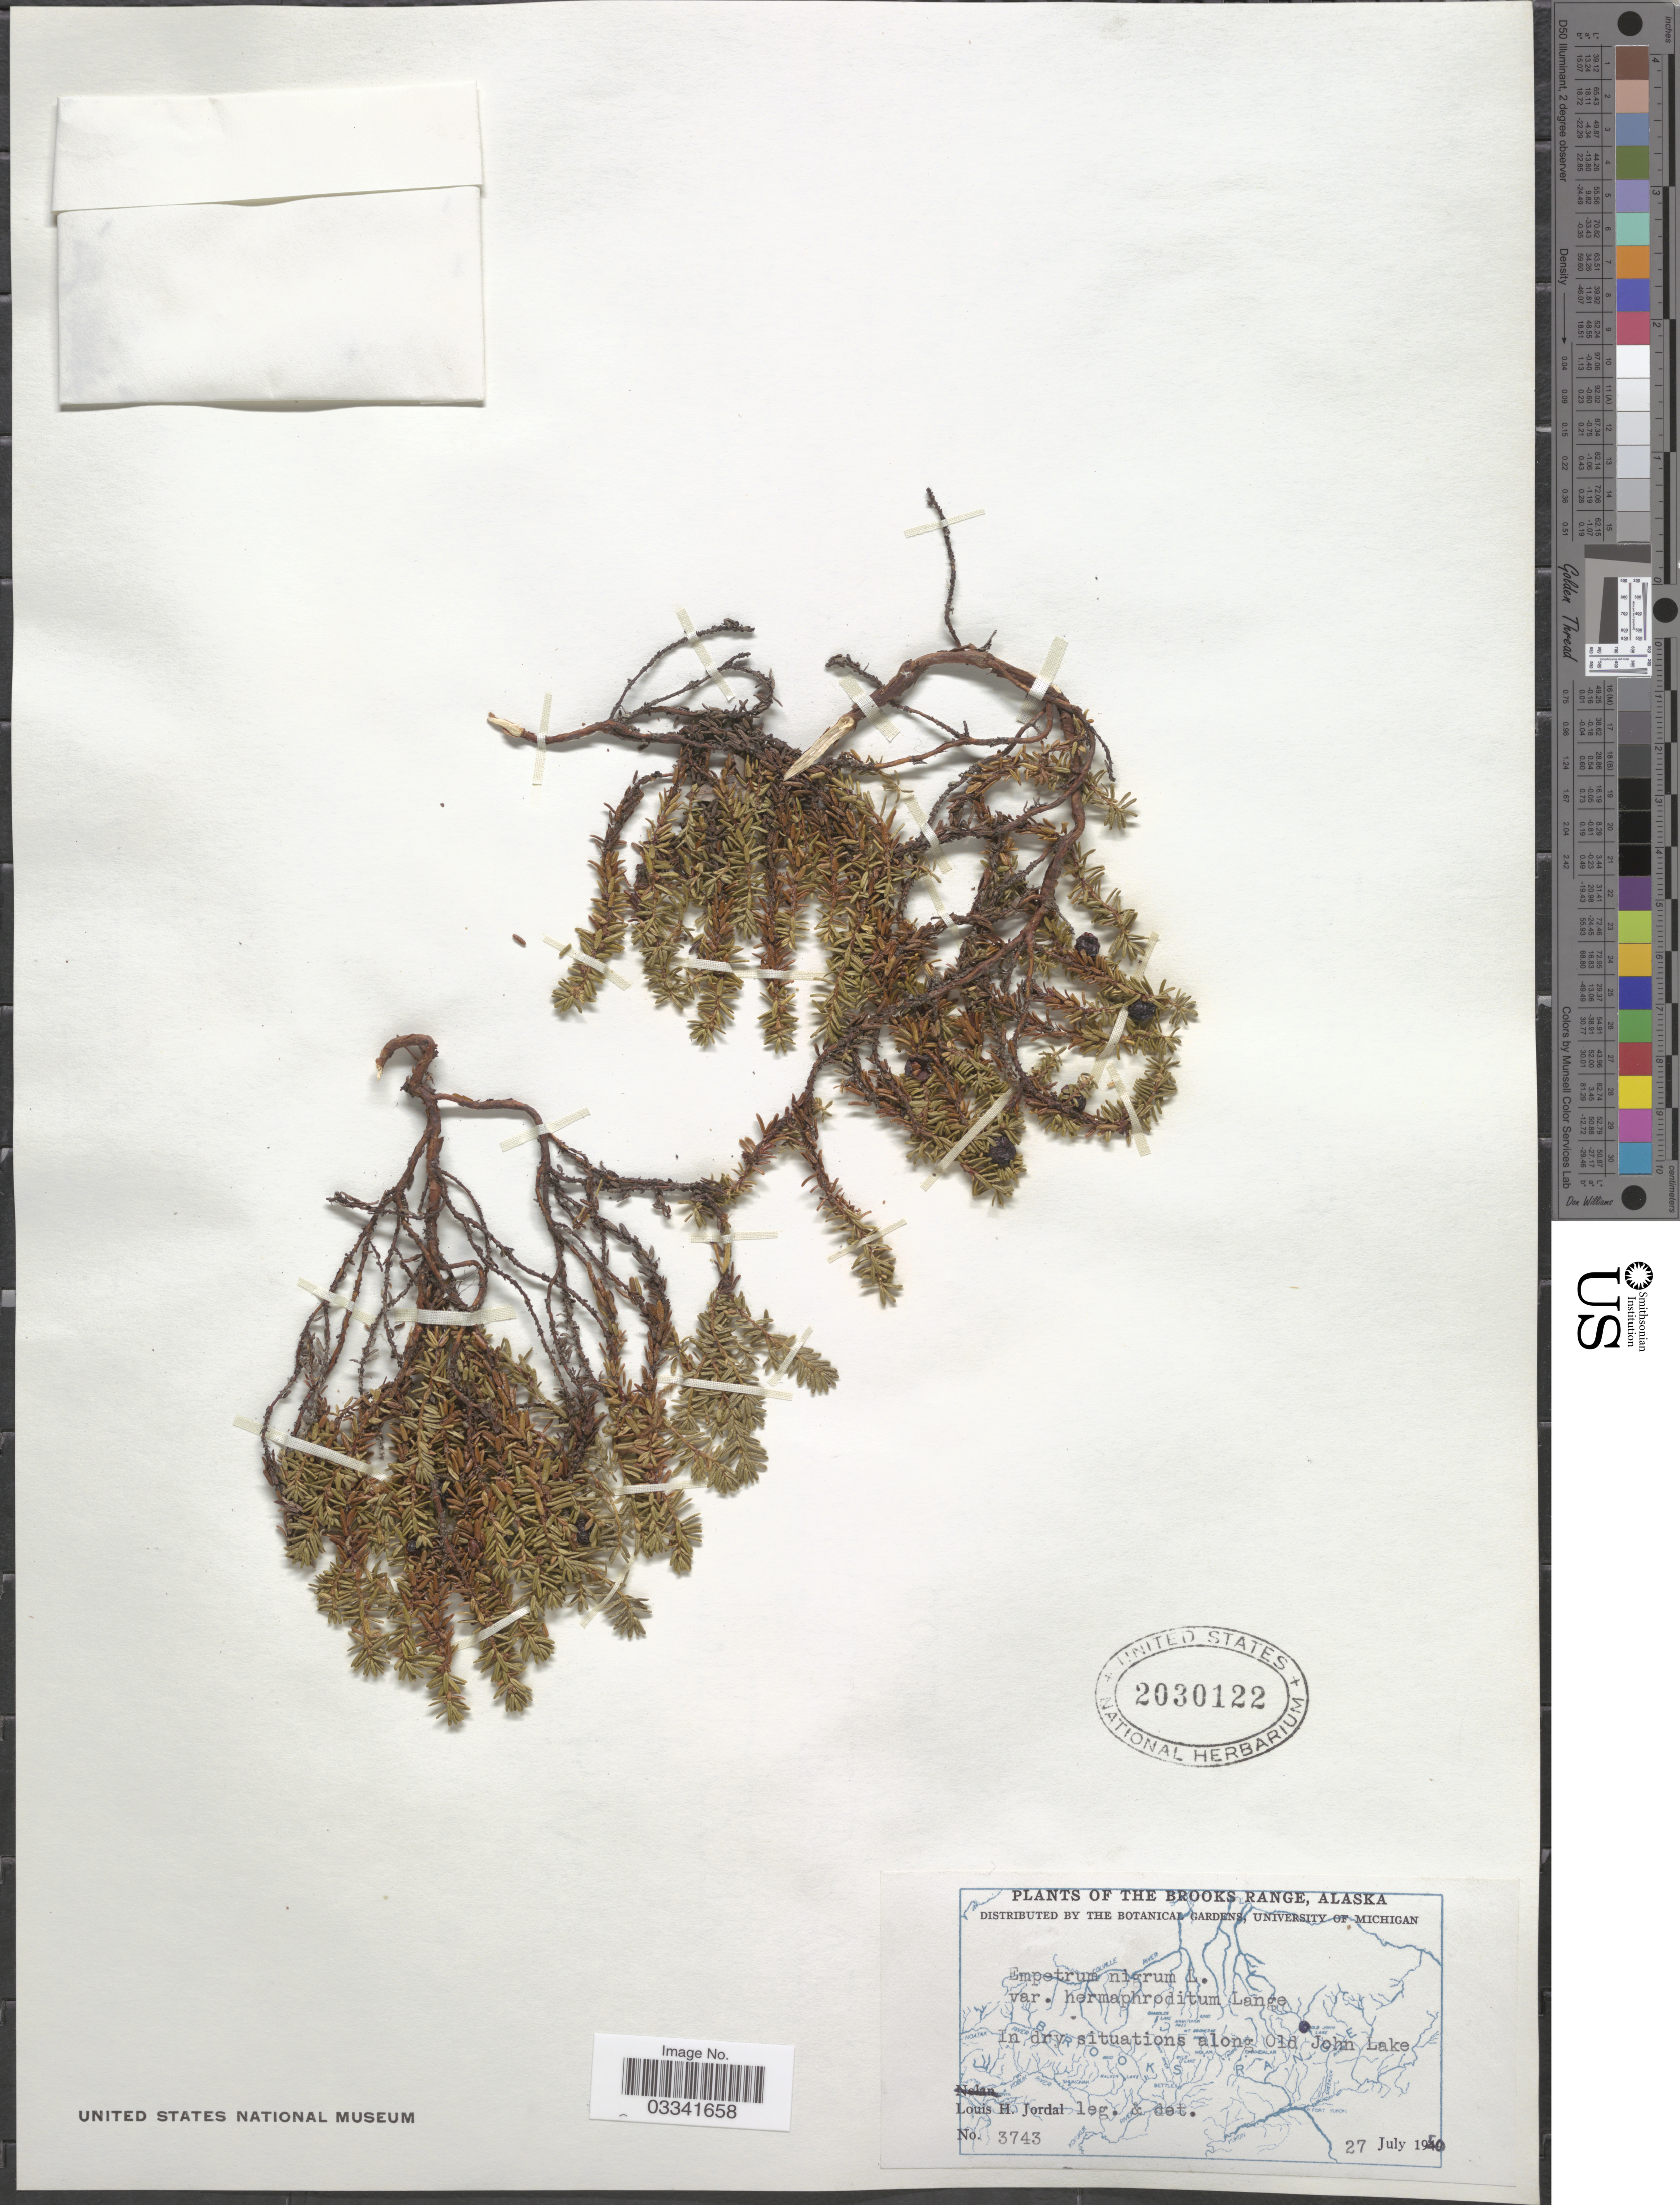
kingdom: Plantae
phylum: Tracheophyta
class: Magnoliopsida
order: Ericales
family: Ericaceae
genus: Empetrum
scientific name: Empetrum nigrum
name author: L.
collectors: L. Jordal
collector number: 3743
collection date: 1950-07-27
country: United States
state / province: Alaska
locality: The Brooks Range. Along Old John Lake.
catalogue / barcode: US 2030122